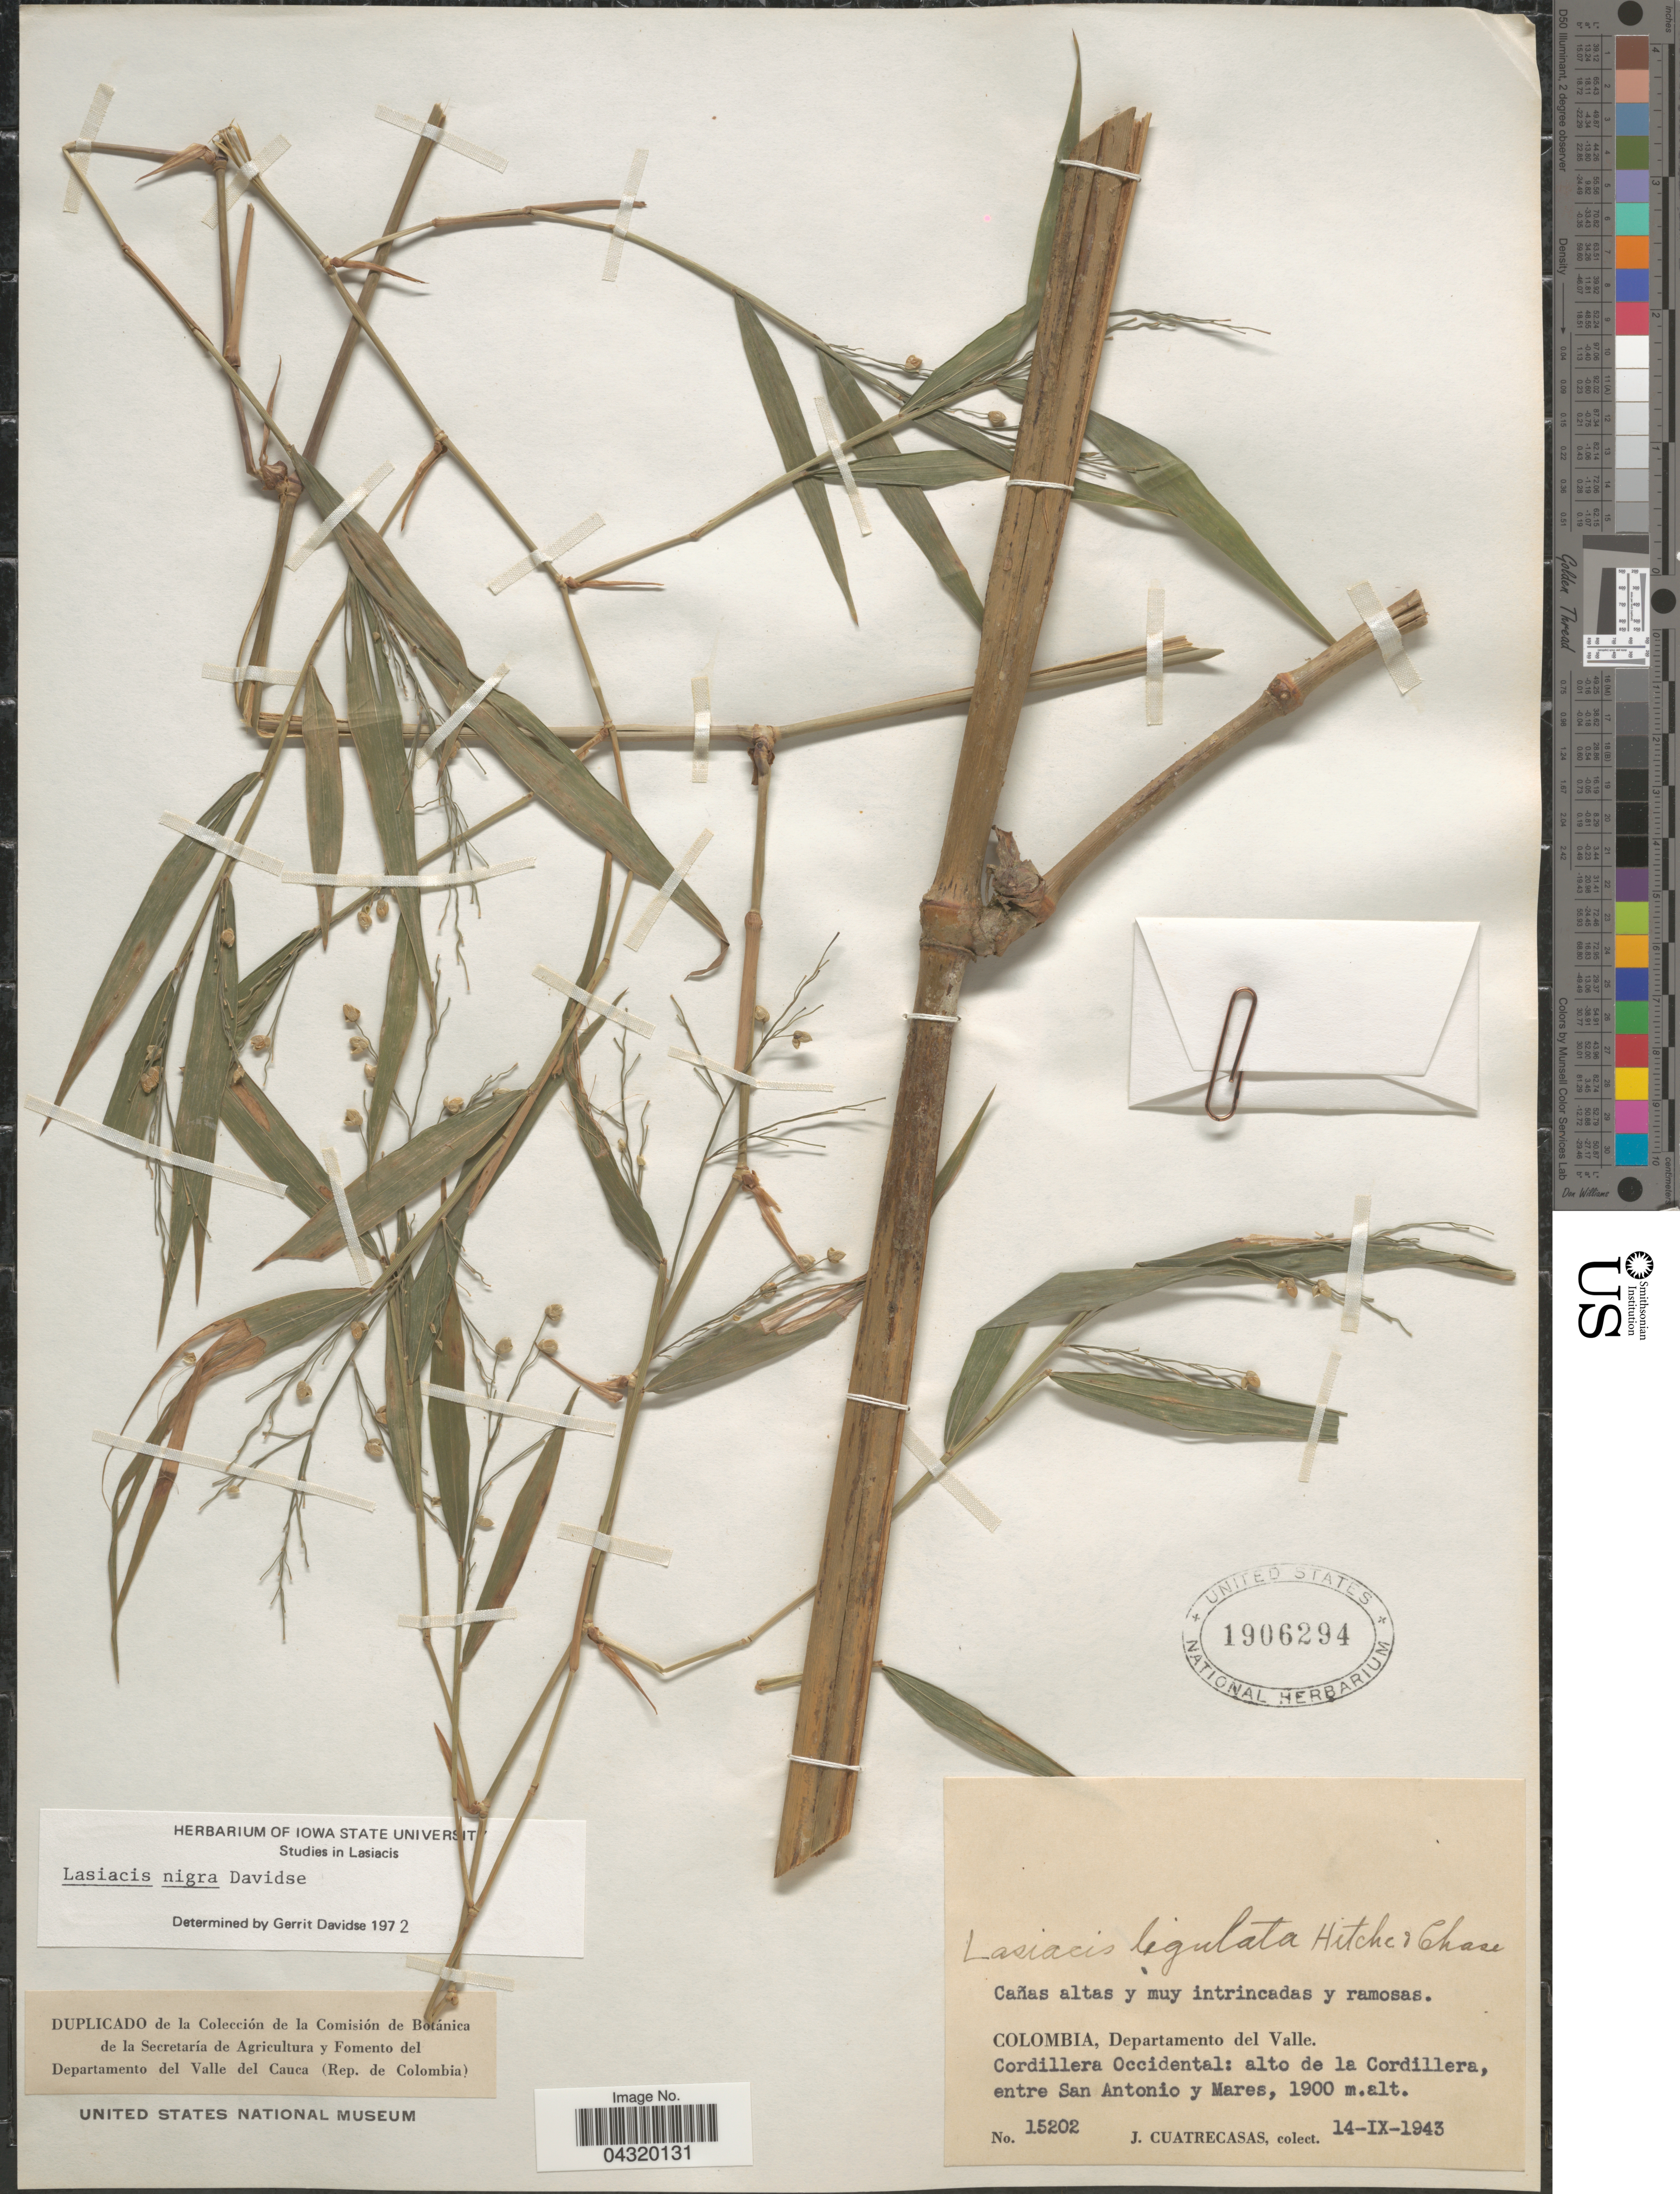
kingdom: Plantae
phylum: Tracheophyta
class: Liliopsida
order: Poales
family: Poaceae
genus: Lasiacis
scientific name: Lasiacis nigra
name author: Davidse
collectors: J. Cuatrecasas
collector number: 15202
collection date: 1943-09-14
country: Colombia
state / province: Valle del Cauca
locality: Departamento del Valle. Cordillera Occidental: alto de la Cordillera, entre San Antonio y Mares.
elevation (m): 1900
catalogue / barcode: US 1906294